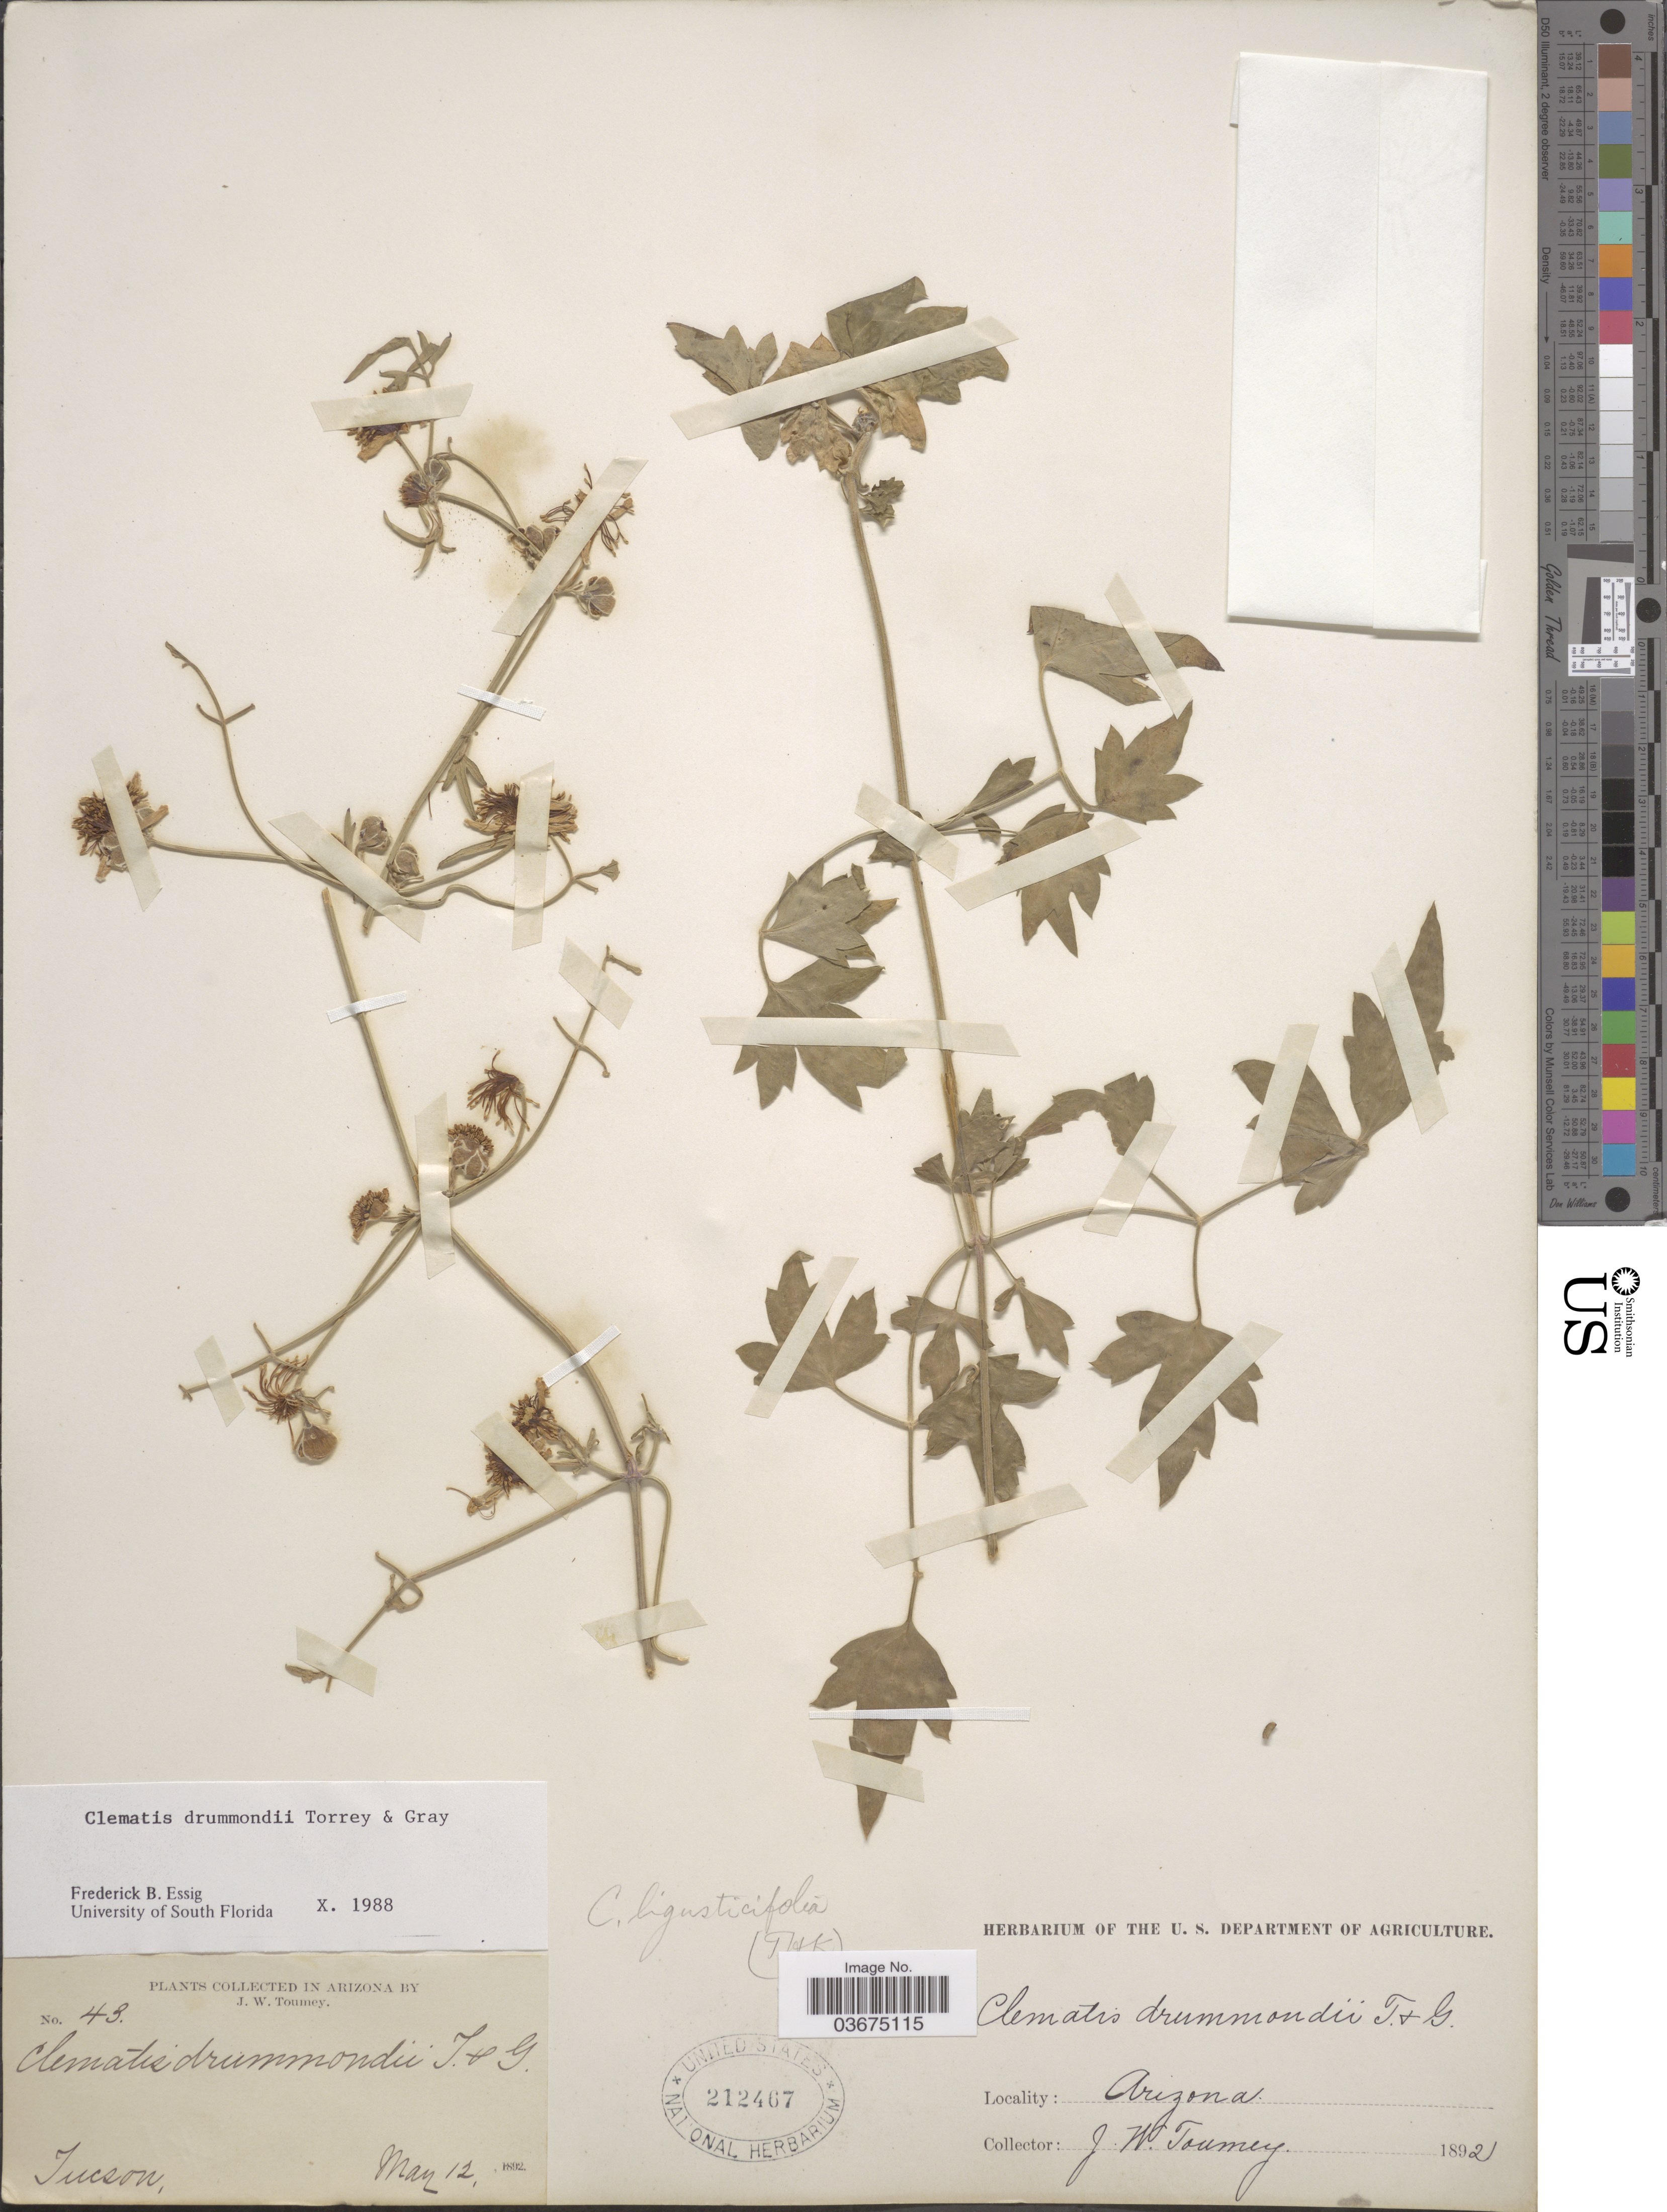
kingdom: Plantae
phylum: Tracheophyta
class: Magnoliopsida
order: Ranunculales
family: Ranunculaceae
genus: Clematis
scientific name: Clematis drummondii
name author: Torr. & A. Gray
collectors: J. W. Toumey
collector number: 43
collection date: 1892-05-12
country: United States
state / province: Arizona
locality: Tucson.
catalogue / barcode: US 212467